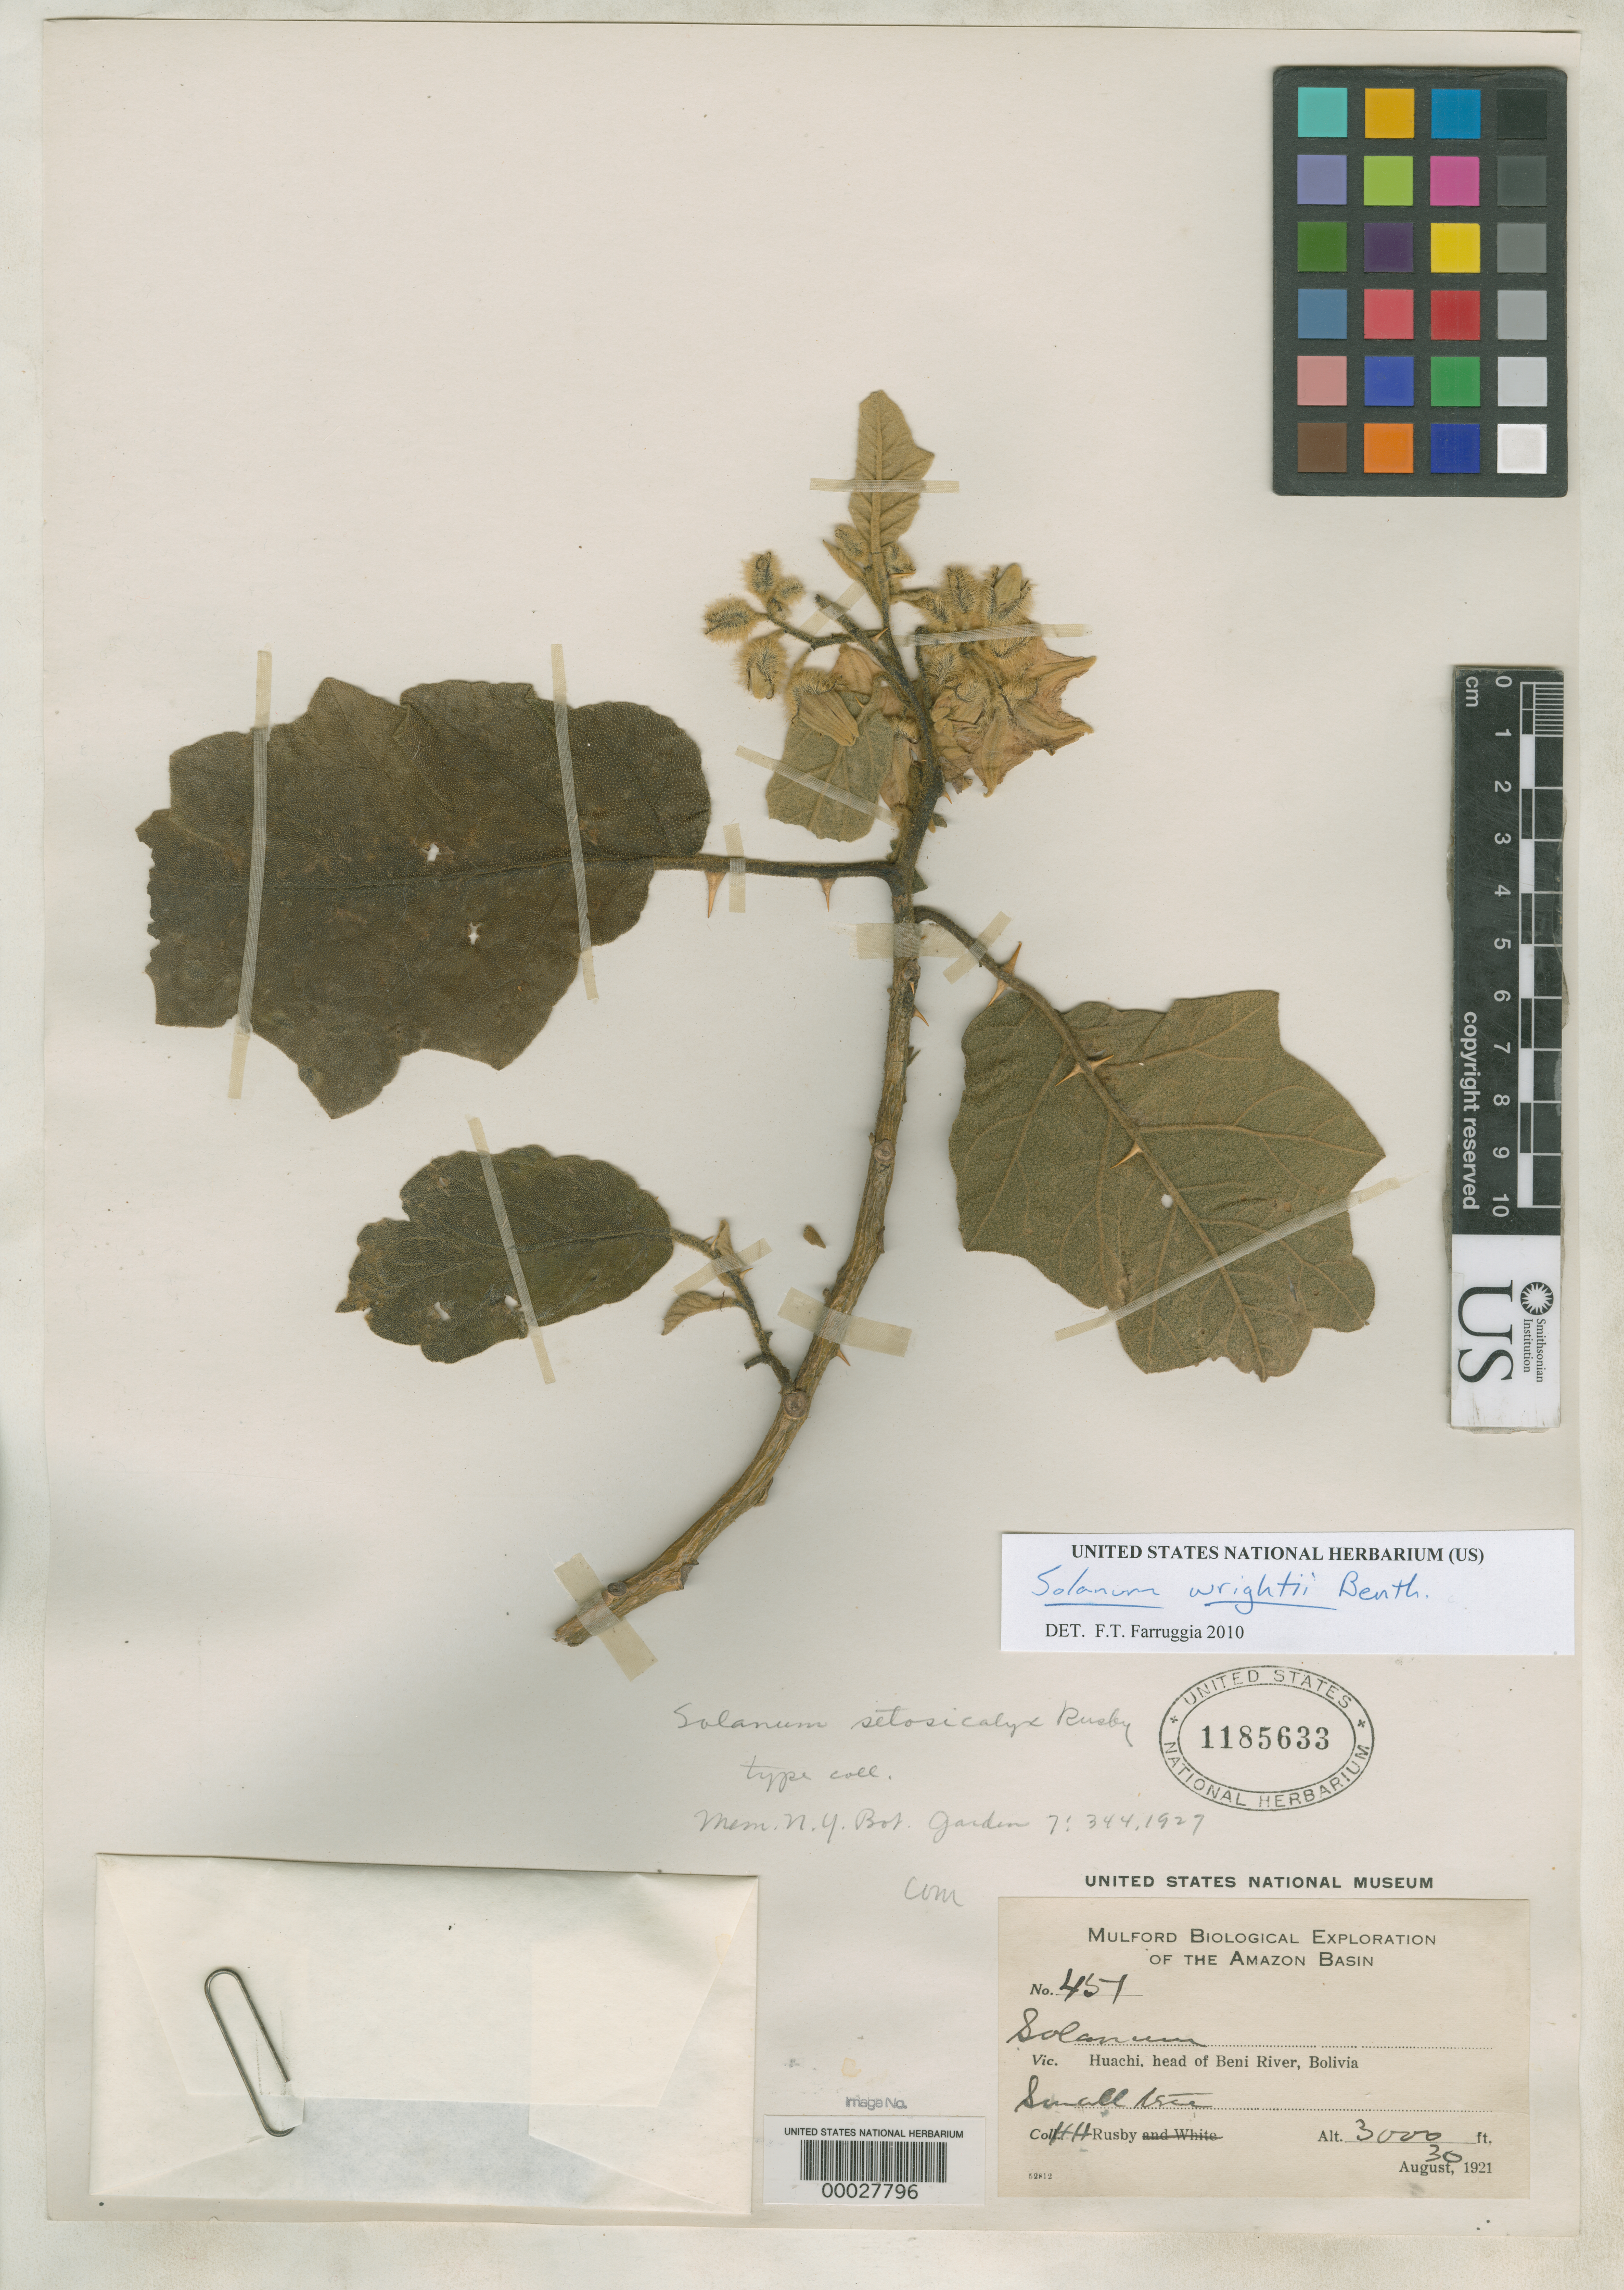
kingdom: Plantae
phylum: Tracheophyta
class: Magnoliopsida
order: Solanales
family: Solanaceae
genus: Solanum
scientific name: Solanum setosicalyx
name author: Rusby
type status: Isotype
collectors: H. H. Rusby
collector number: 451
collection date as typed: August 30, 1921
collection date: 1921-08-30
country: Bolivia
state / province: Beni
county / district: Iténez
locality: Huachi, head of Beni River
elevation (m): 914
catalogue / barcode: US 1185633